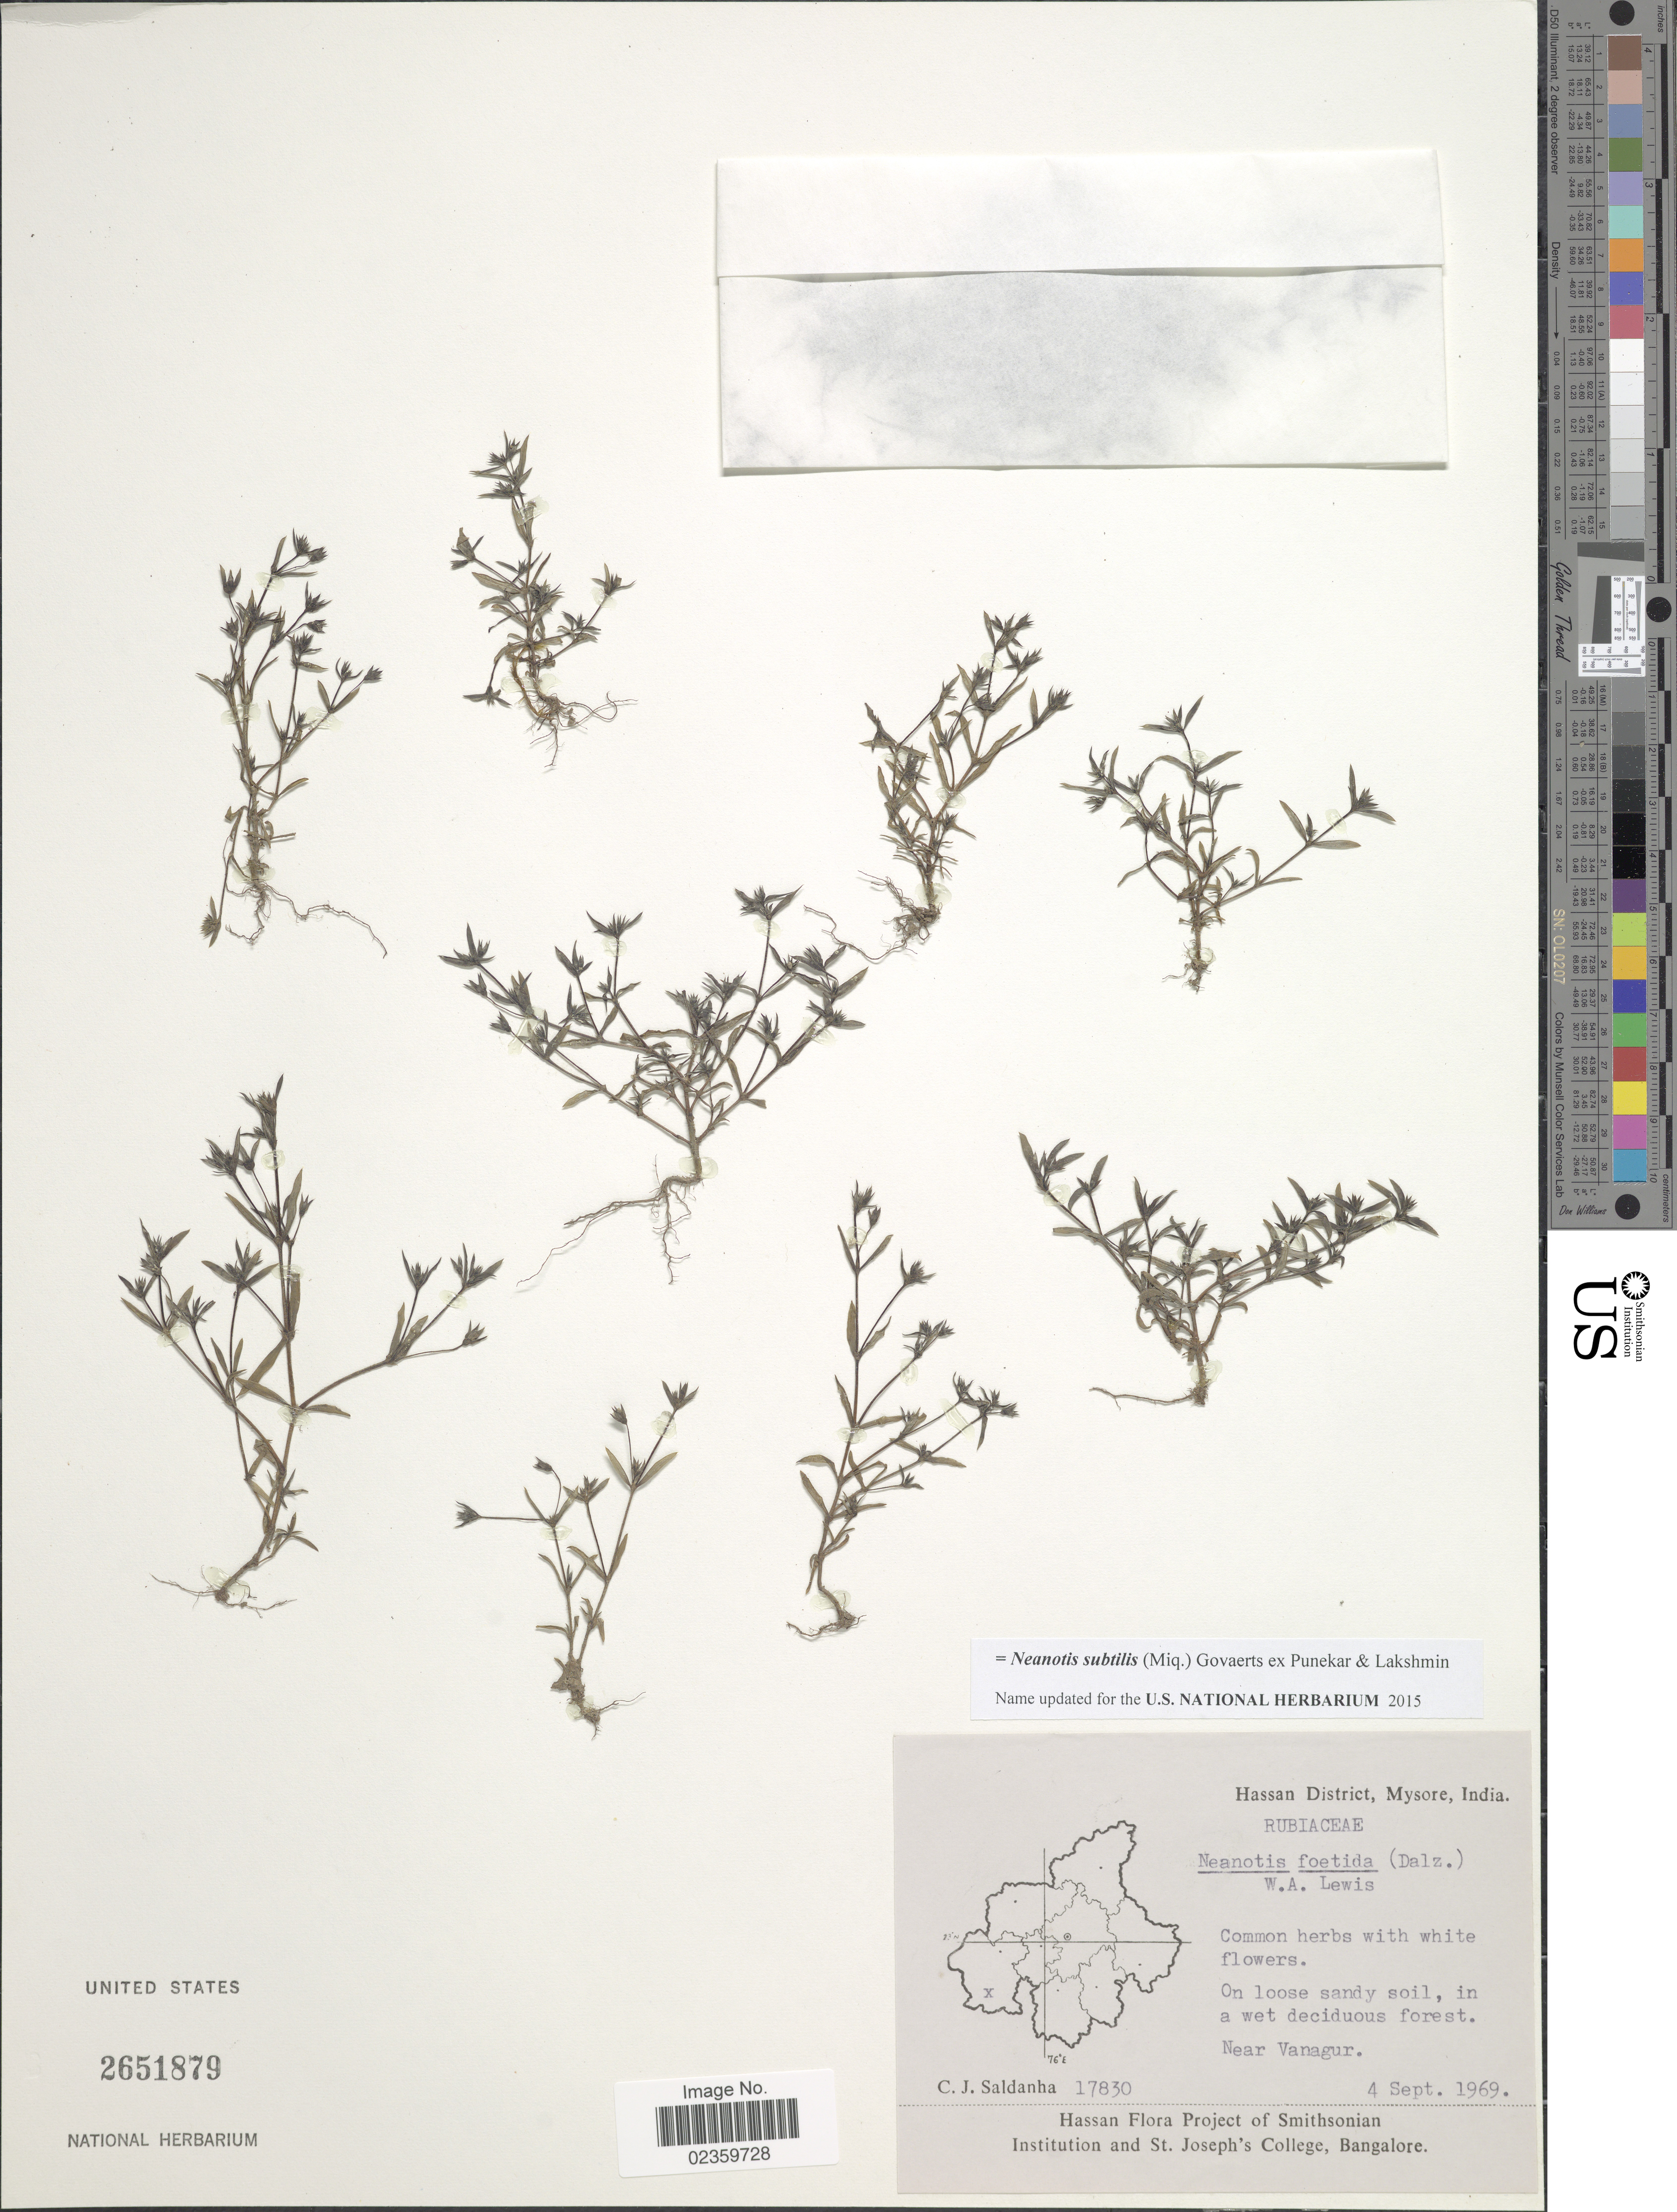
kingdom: Plantae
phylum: Tracheophyta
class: Magnoliopsida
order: Gentianales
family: Rubiaceae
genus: Neanotis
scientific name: Neanotis subtilis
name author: (Miq.) Govaerts ex Punekar & Lakshmin.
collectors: C. J. Saldanha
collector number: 17830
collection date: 1969-09-04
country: India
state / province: Karnataka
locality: Hassan District, Mysore, Near Vanagur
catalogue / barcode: US 2651879